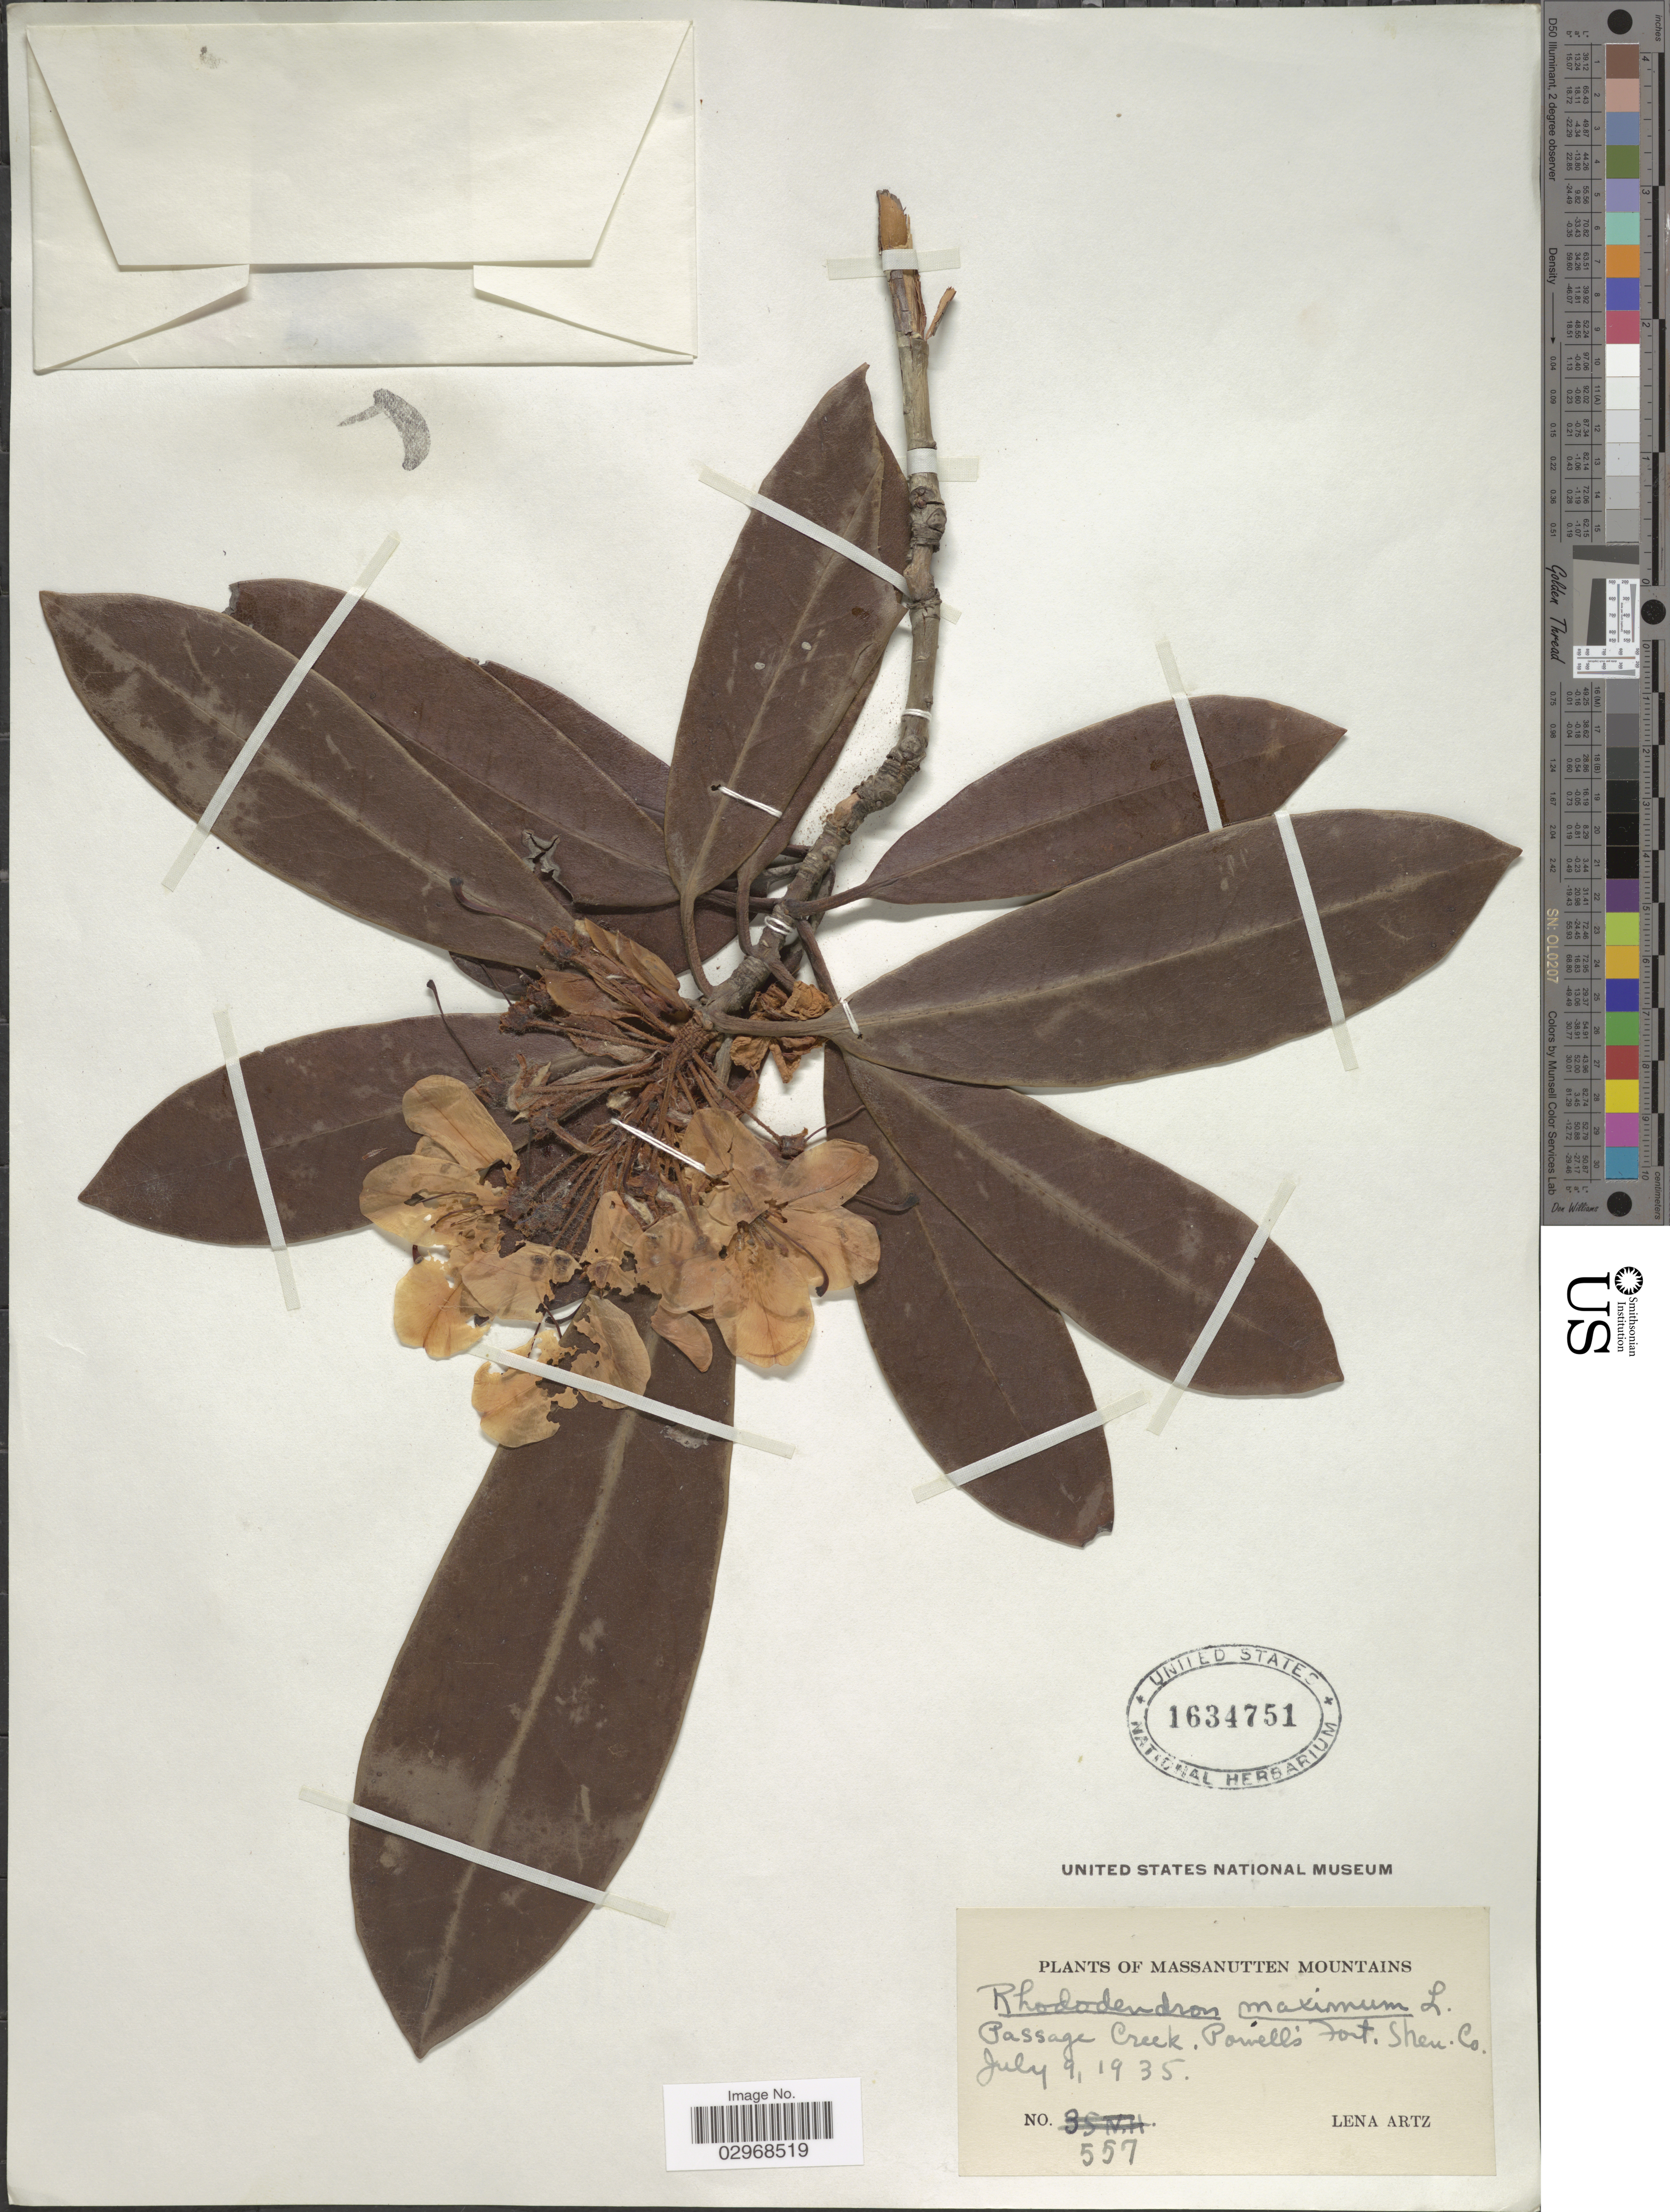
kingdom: Plantae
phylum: Tracheophyta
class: Magnoliopsida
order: Ericales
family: Ericaceae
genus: Rhododendron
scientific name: Rhododendron maximum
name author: L.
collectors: L. Artz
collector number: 557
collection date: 1935-07-09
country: United States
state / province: Virginia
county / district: Shenandoah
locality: Massanutten Mountains. Passage Creek, Powell's Fort. Shen. Co.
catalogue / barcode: US 1634751